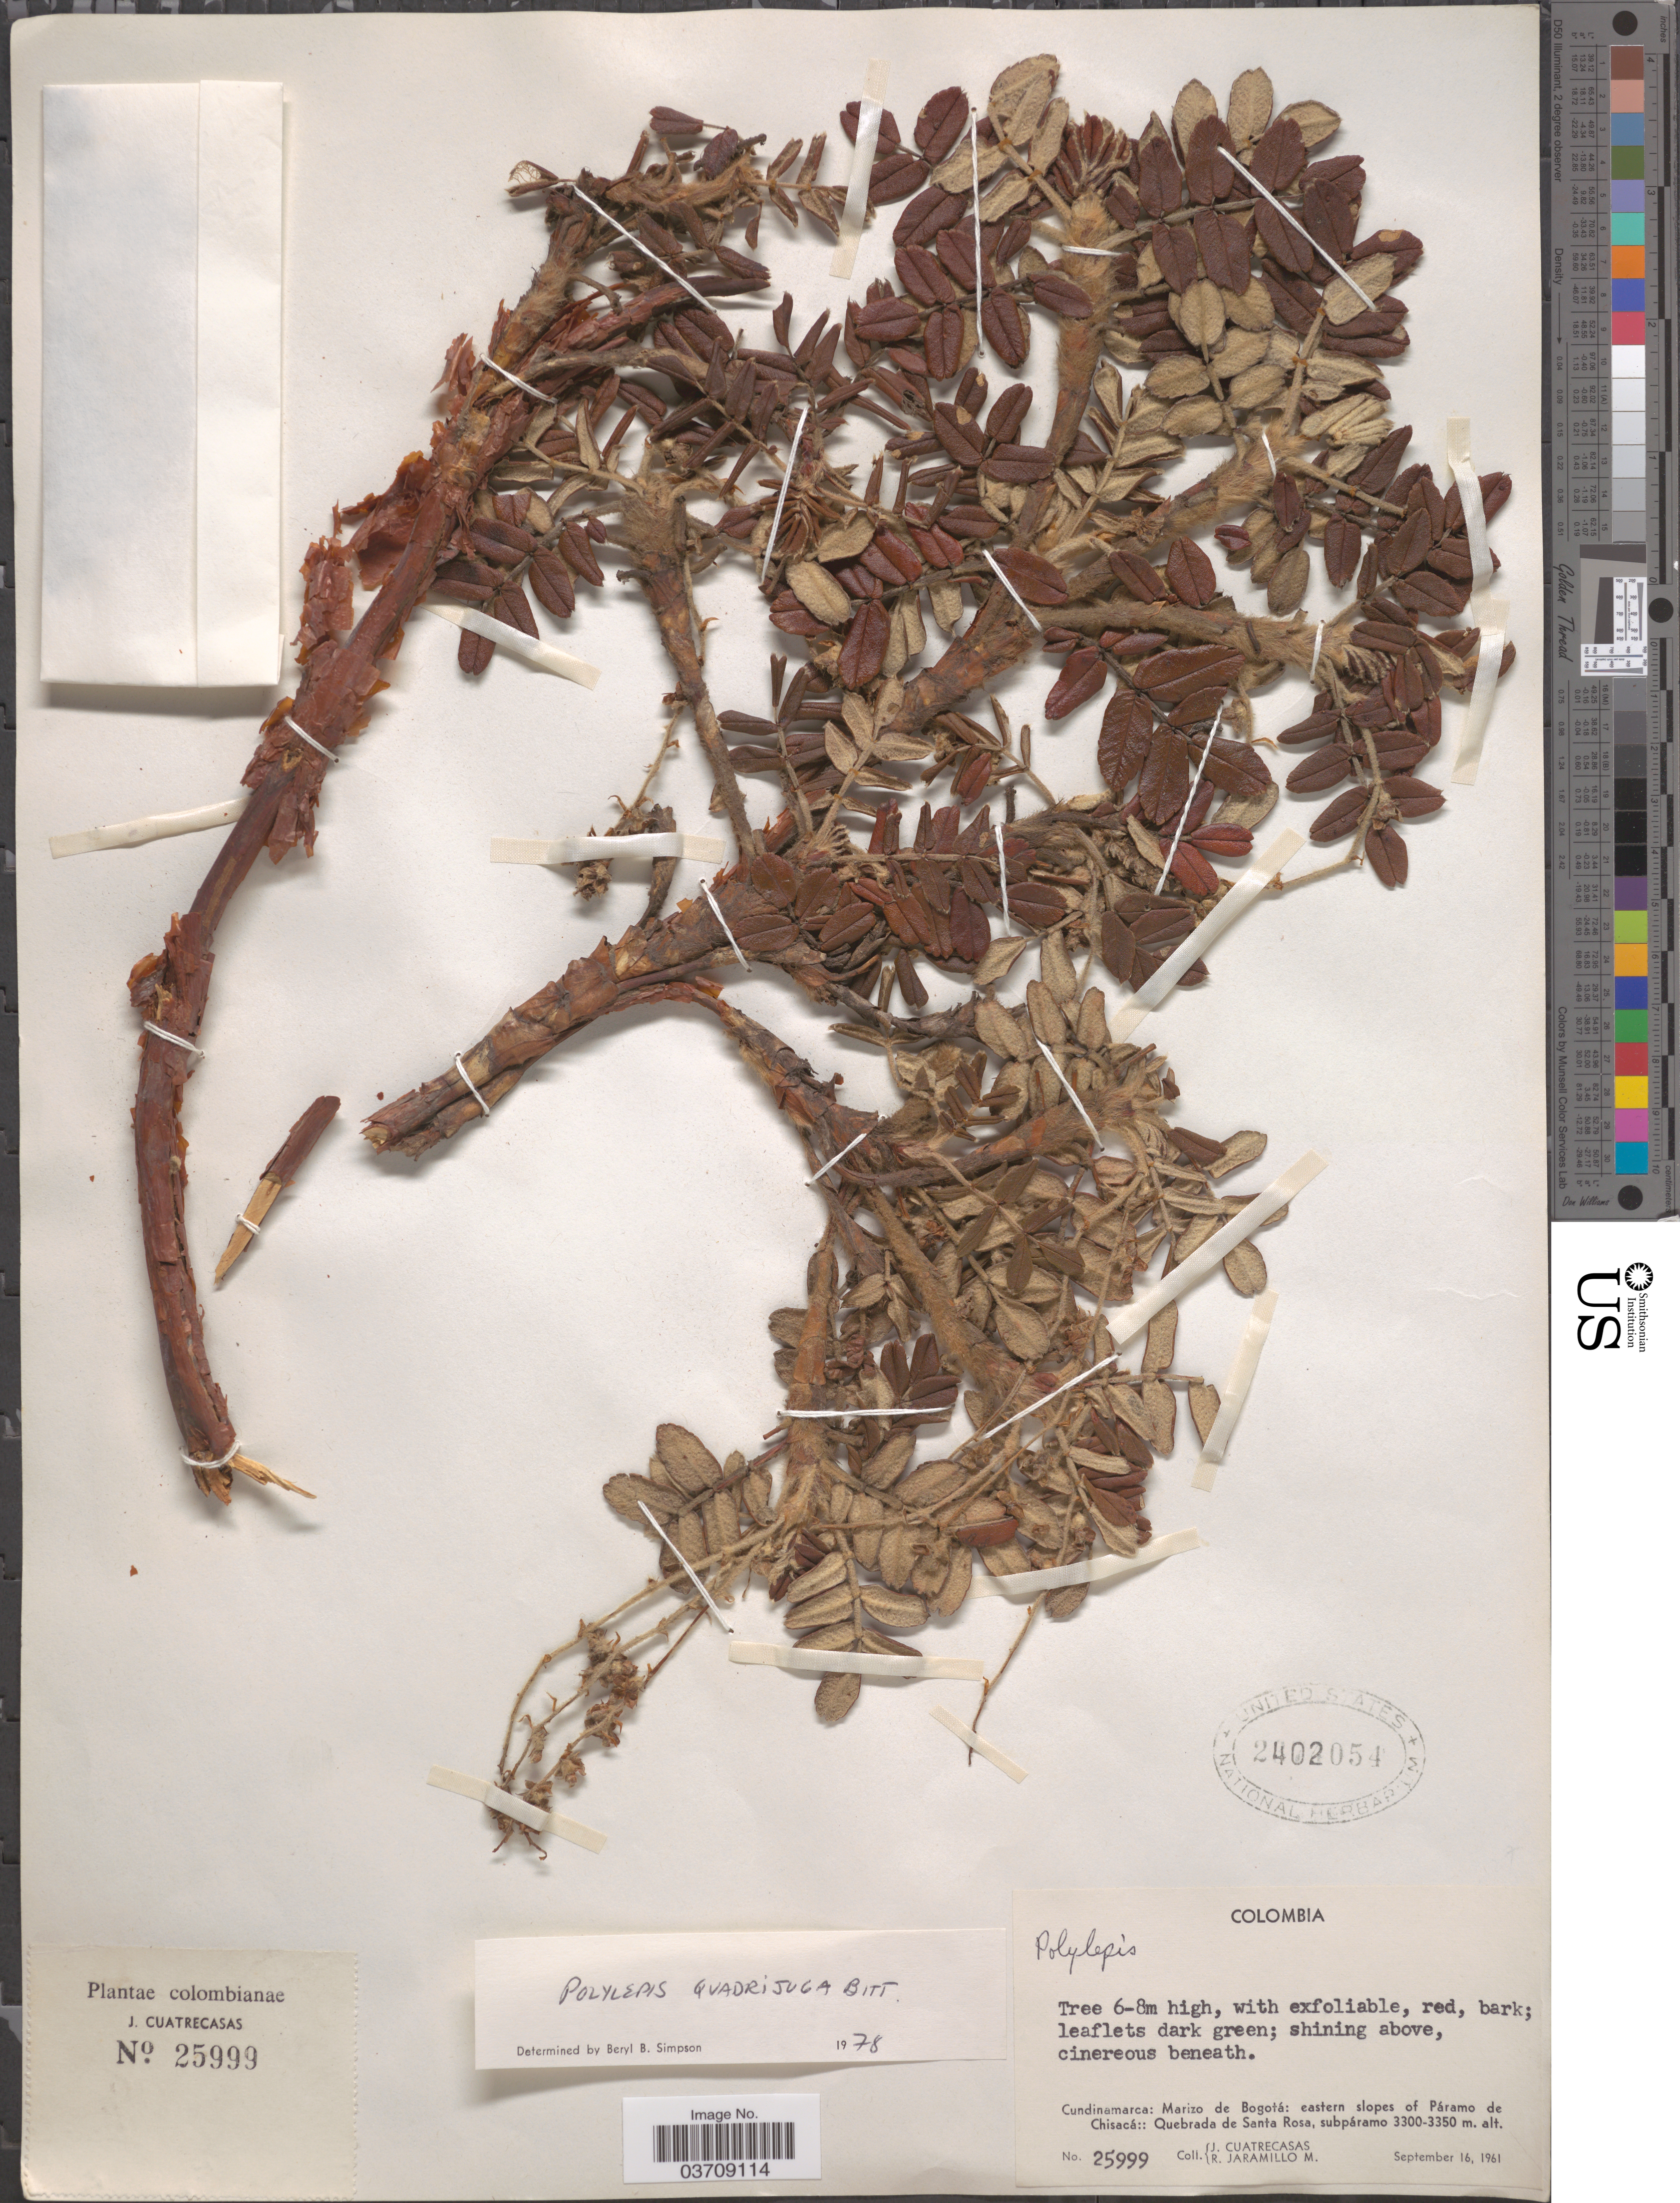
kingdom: Plantae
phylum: Tracheophyta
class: Magnoliopsida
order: Rosales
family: Rosaceae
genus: Polylepis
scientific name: Polylepis quadrijuga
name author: Bitter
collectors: J. Cuatrecasas & R. Jaramillo M.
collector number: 25999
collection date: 1961-09-16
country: Colombia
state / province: Cundinamarca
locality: Marizo de Bogotá: eastern slopes of Páramo de Chisacá:: Quebrada de Santa Rosa.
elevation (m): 3300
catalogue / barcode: US 2402054